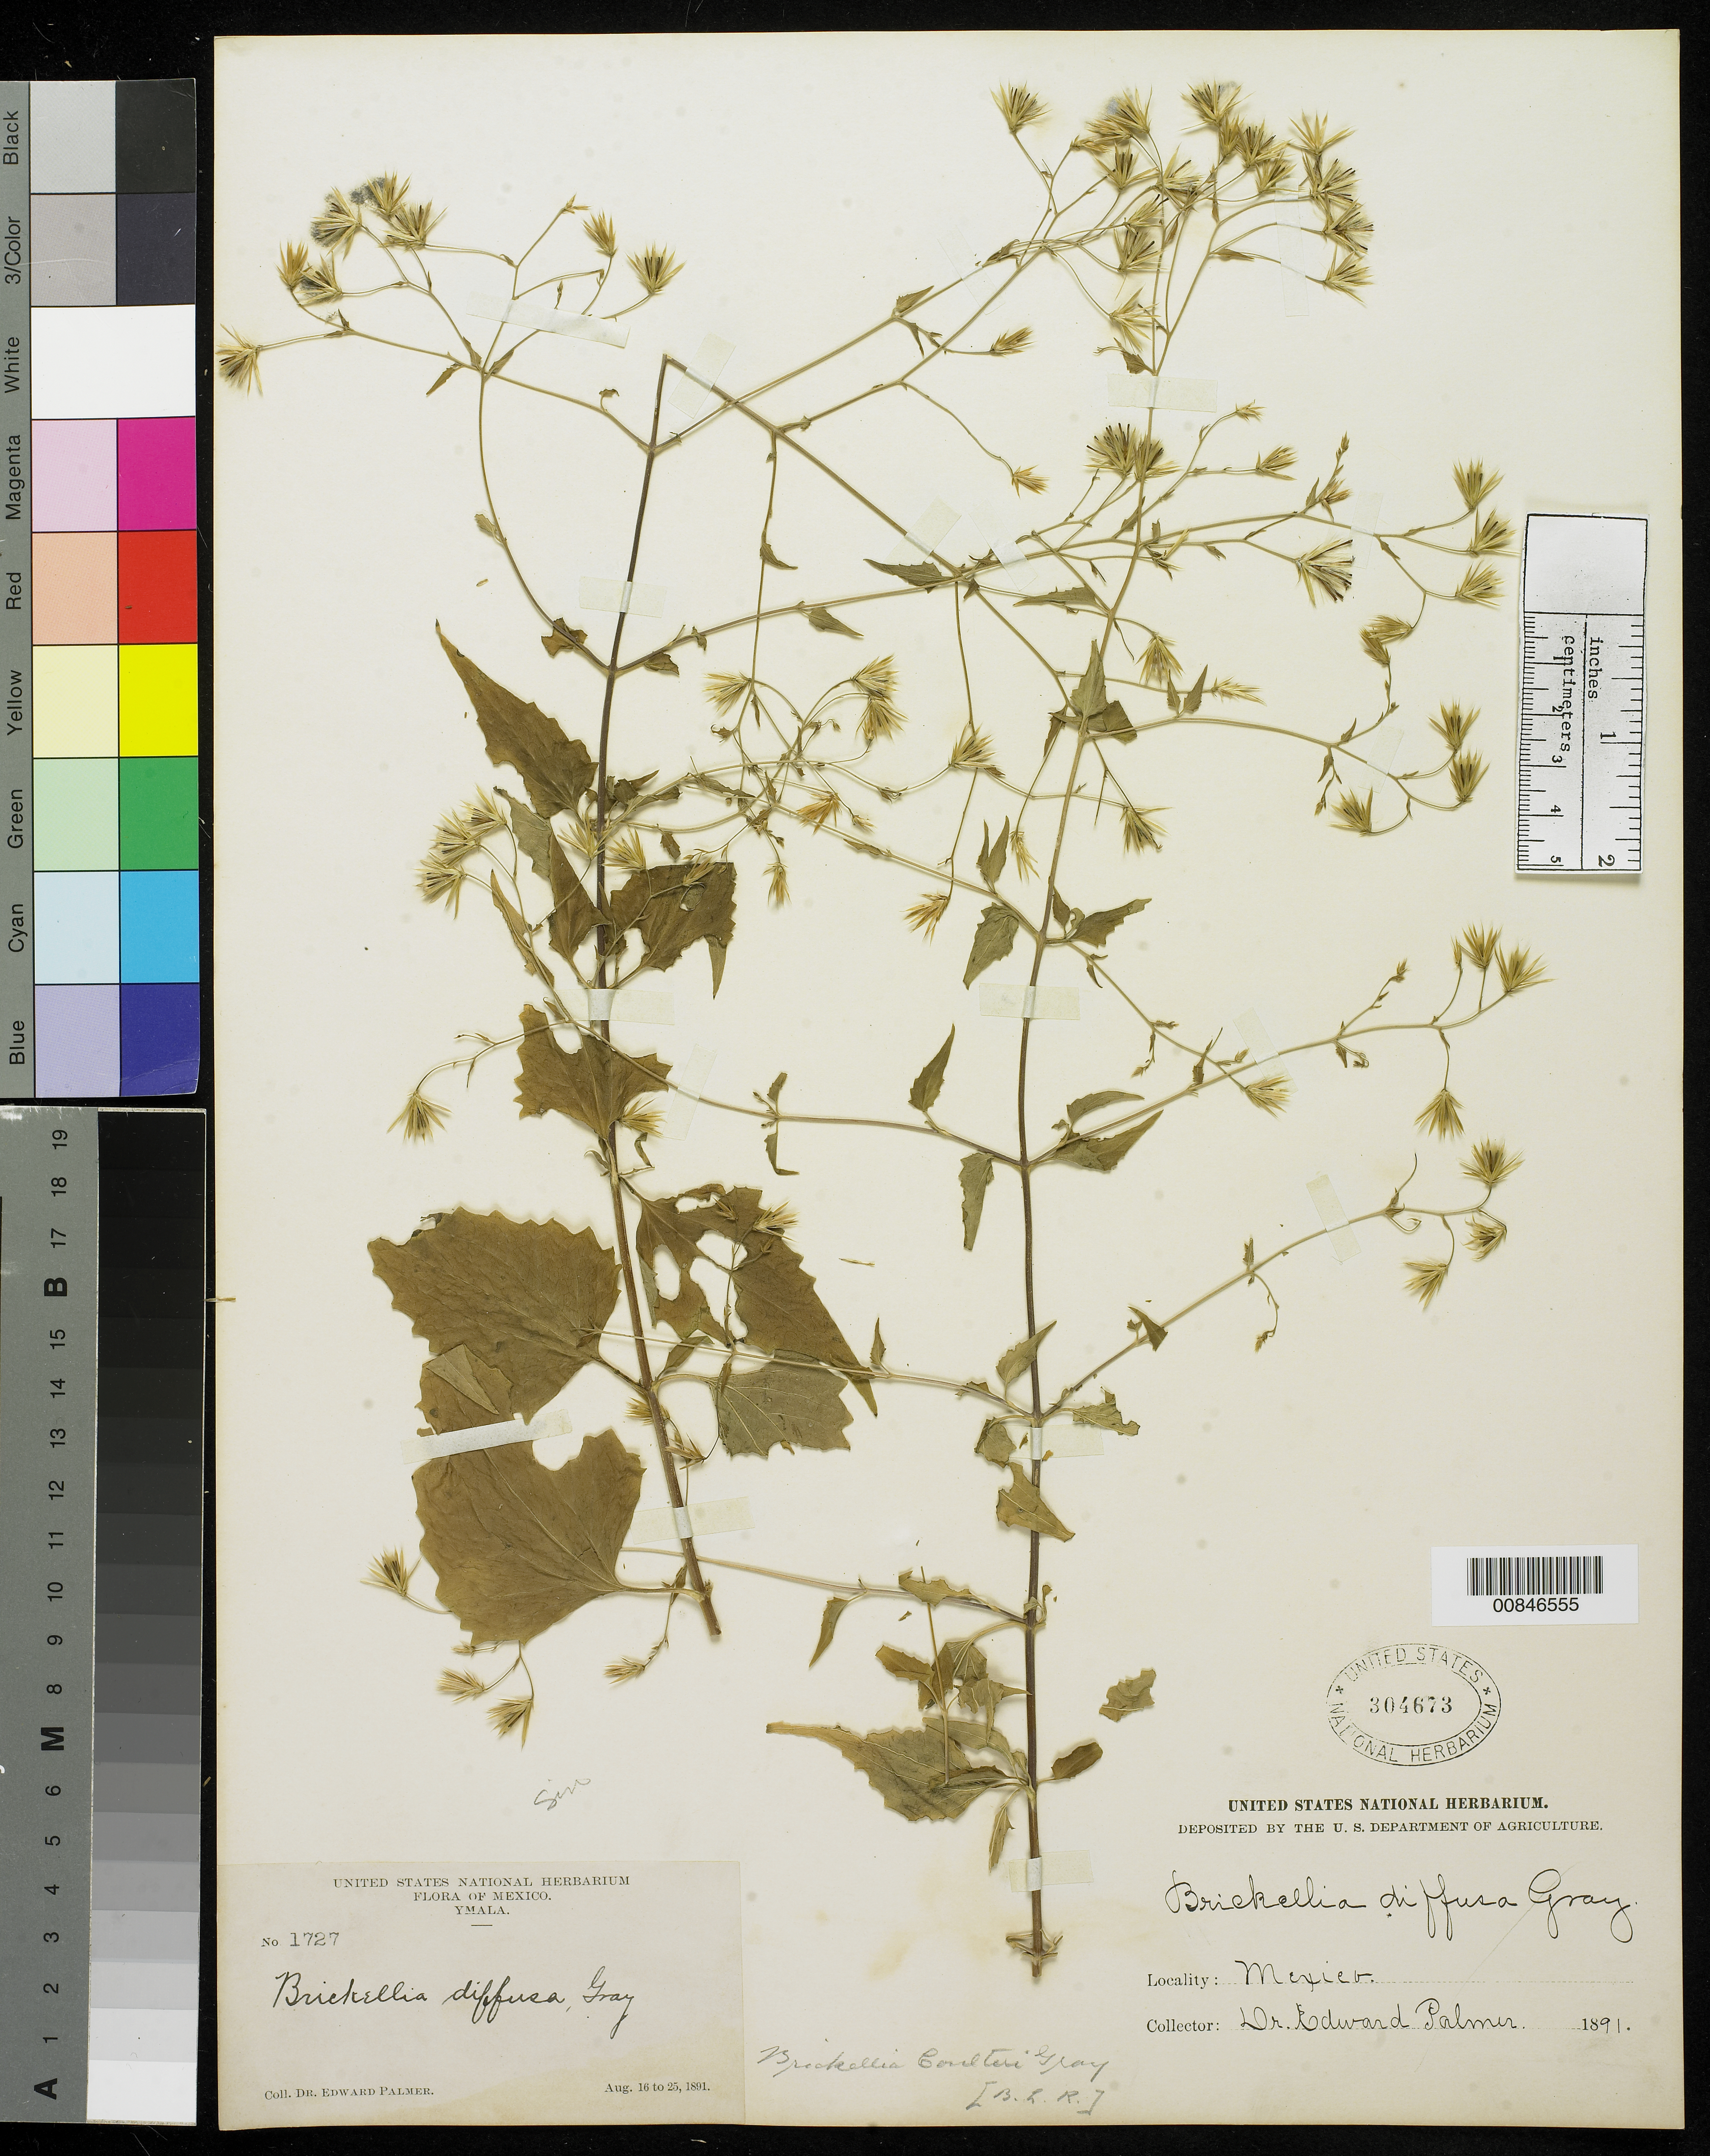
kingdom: Plantae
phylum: Tracheophyta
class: Magnoliopsida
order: Asterales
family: Asteraceae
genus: Brickellia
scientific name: Brickellia coulteri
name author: A. Gray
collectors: E. Palmer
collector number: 1727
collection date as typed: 16 Aug 1891 to 25 Aug 1891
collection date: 1891-08-16/1891-08-25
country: Mexico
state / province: Sinaloa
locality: Ymala, Sinaloa.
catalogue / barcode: US 304673